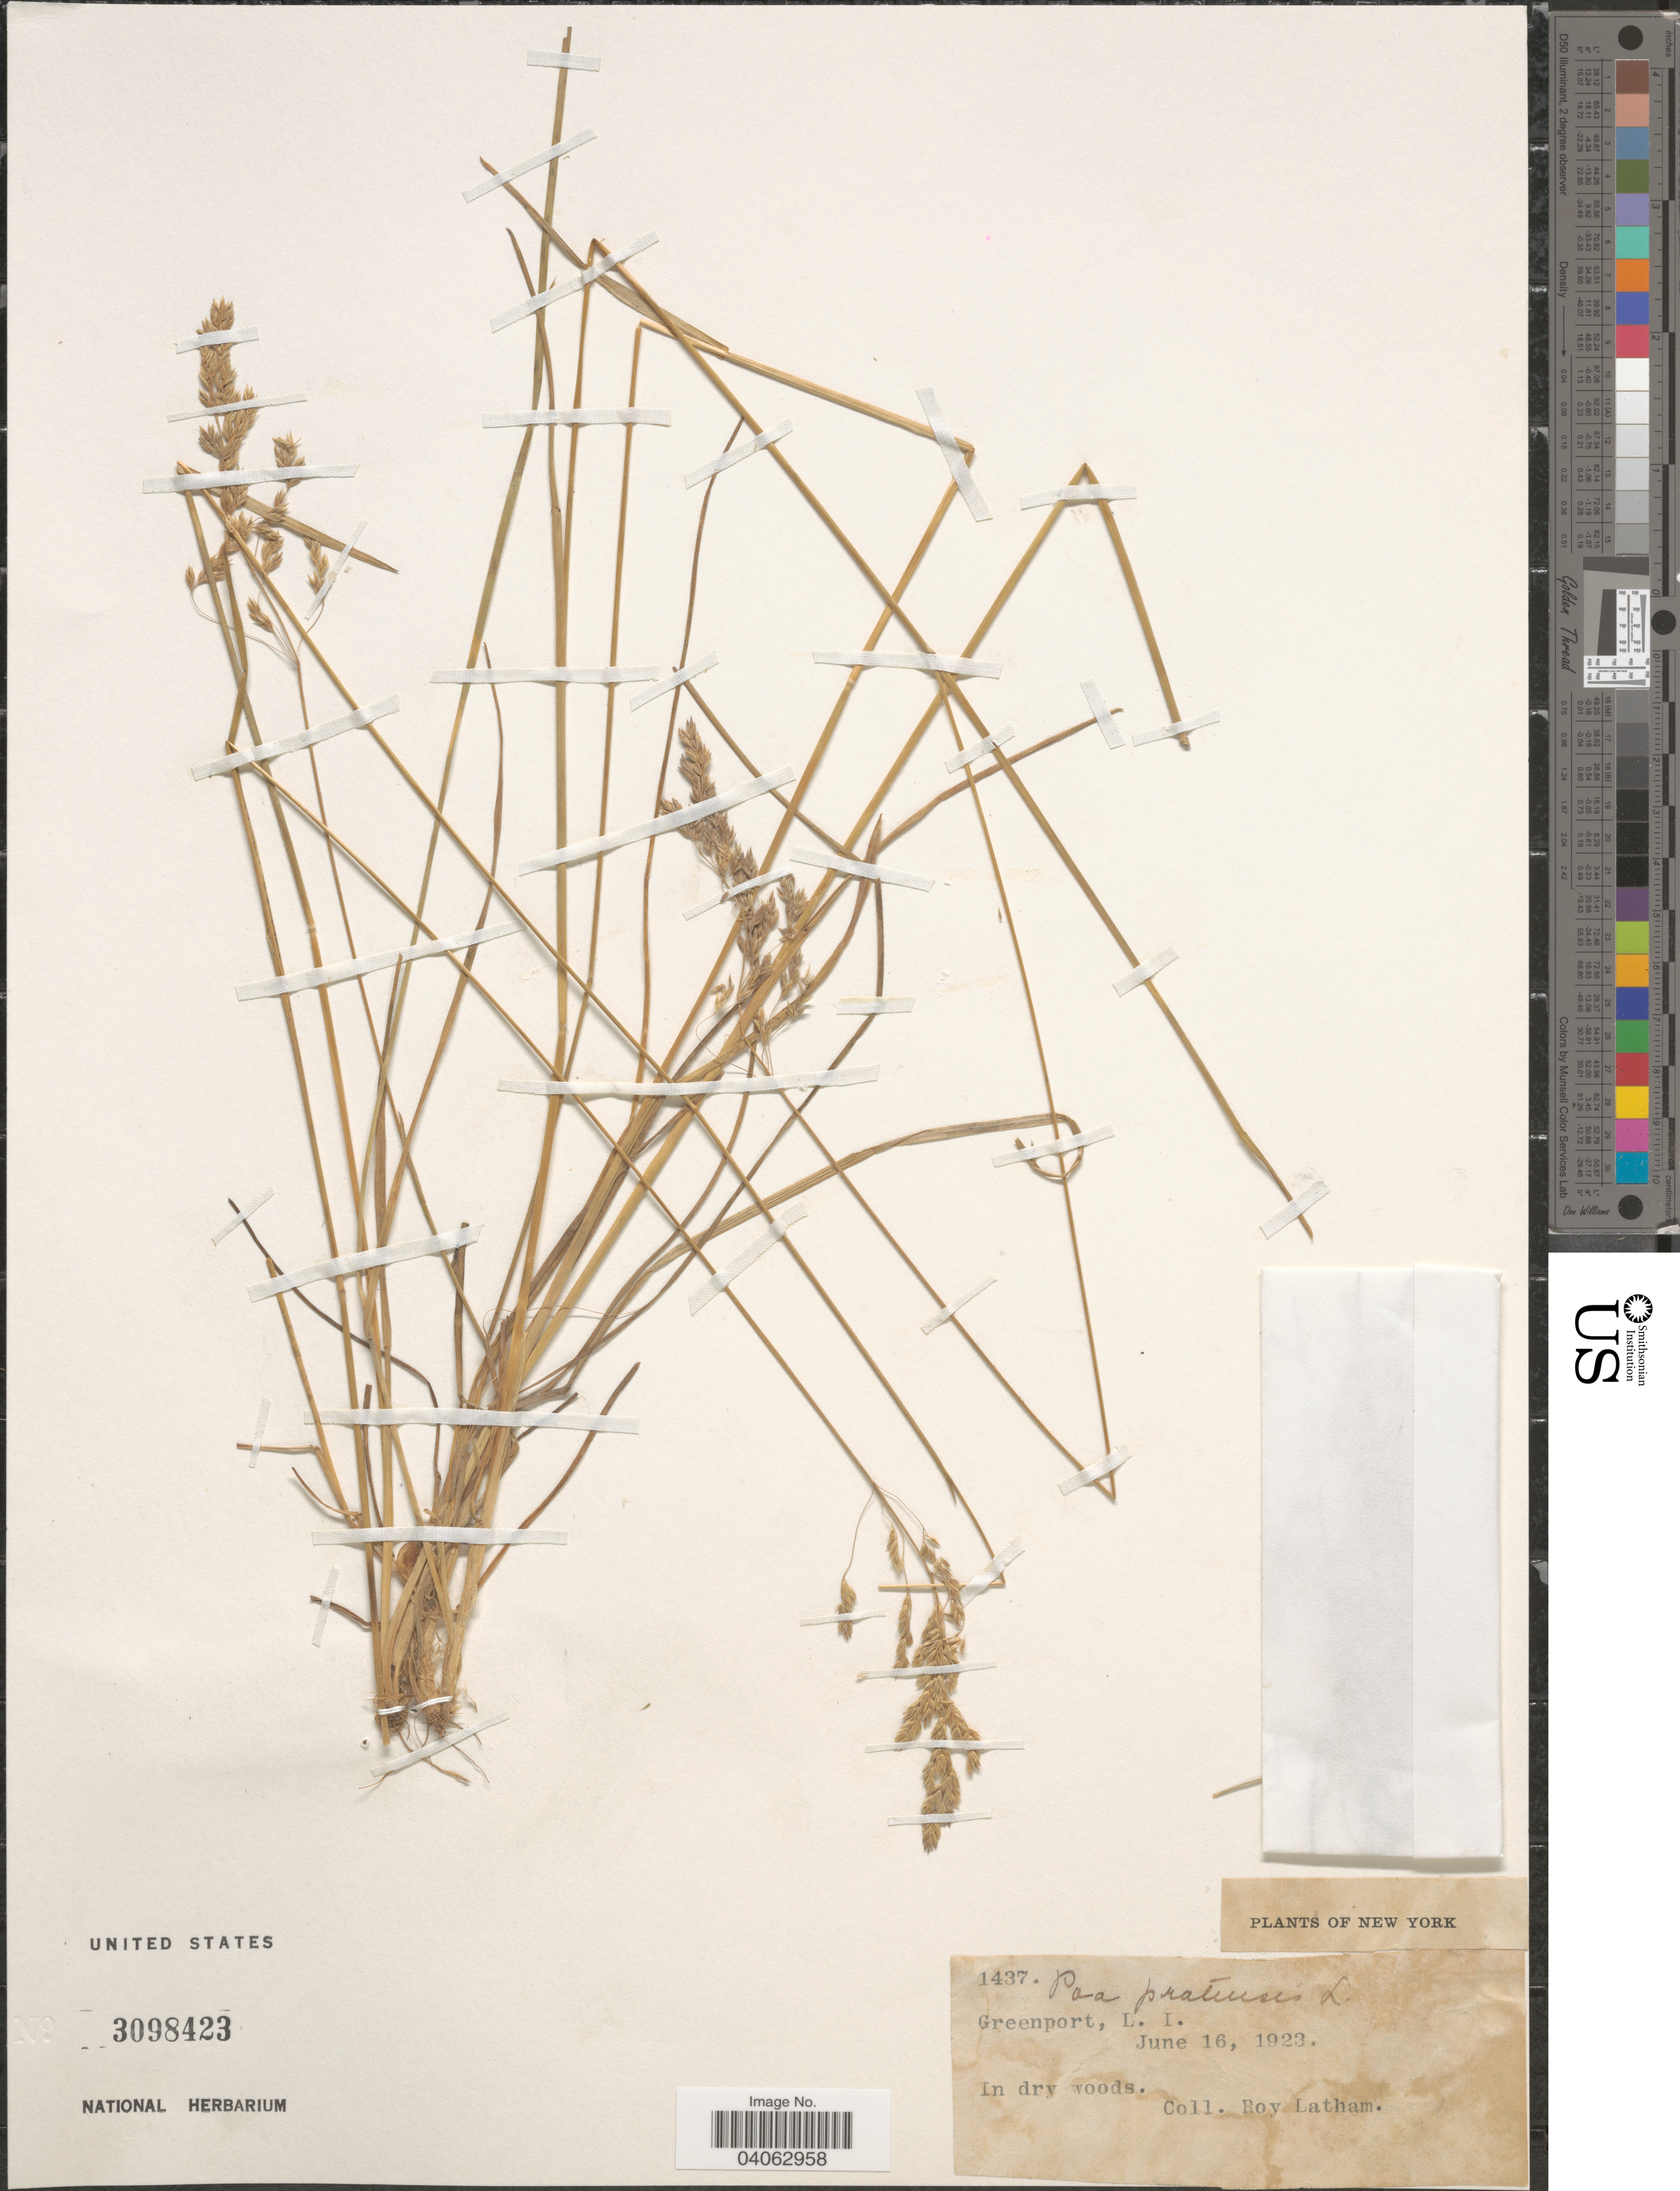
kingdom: Plantae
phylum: Tracheophyta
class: Liliopsida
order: Poales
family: Poaceae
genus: Poa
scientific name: Poa pratensis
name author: L.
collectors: R. Latham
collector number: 1437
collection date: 1923-06-16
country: United States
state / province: New York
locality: Greenport, L. I.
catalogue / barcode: US 3098423